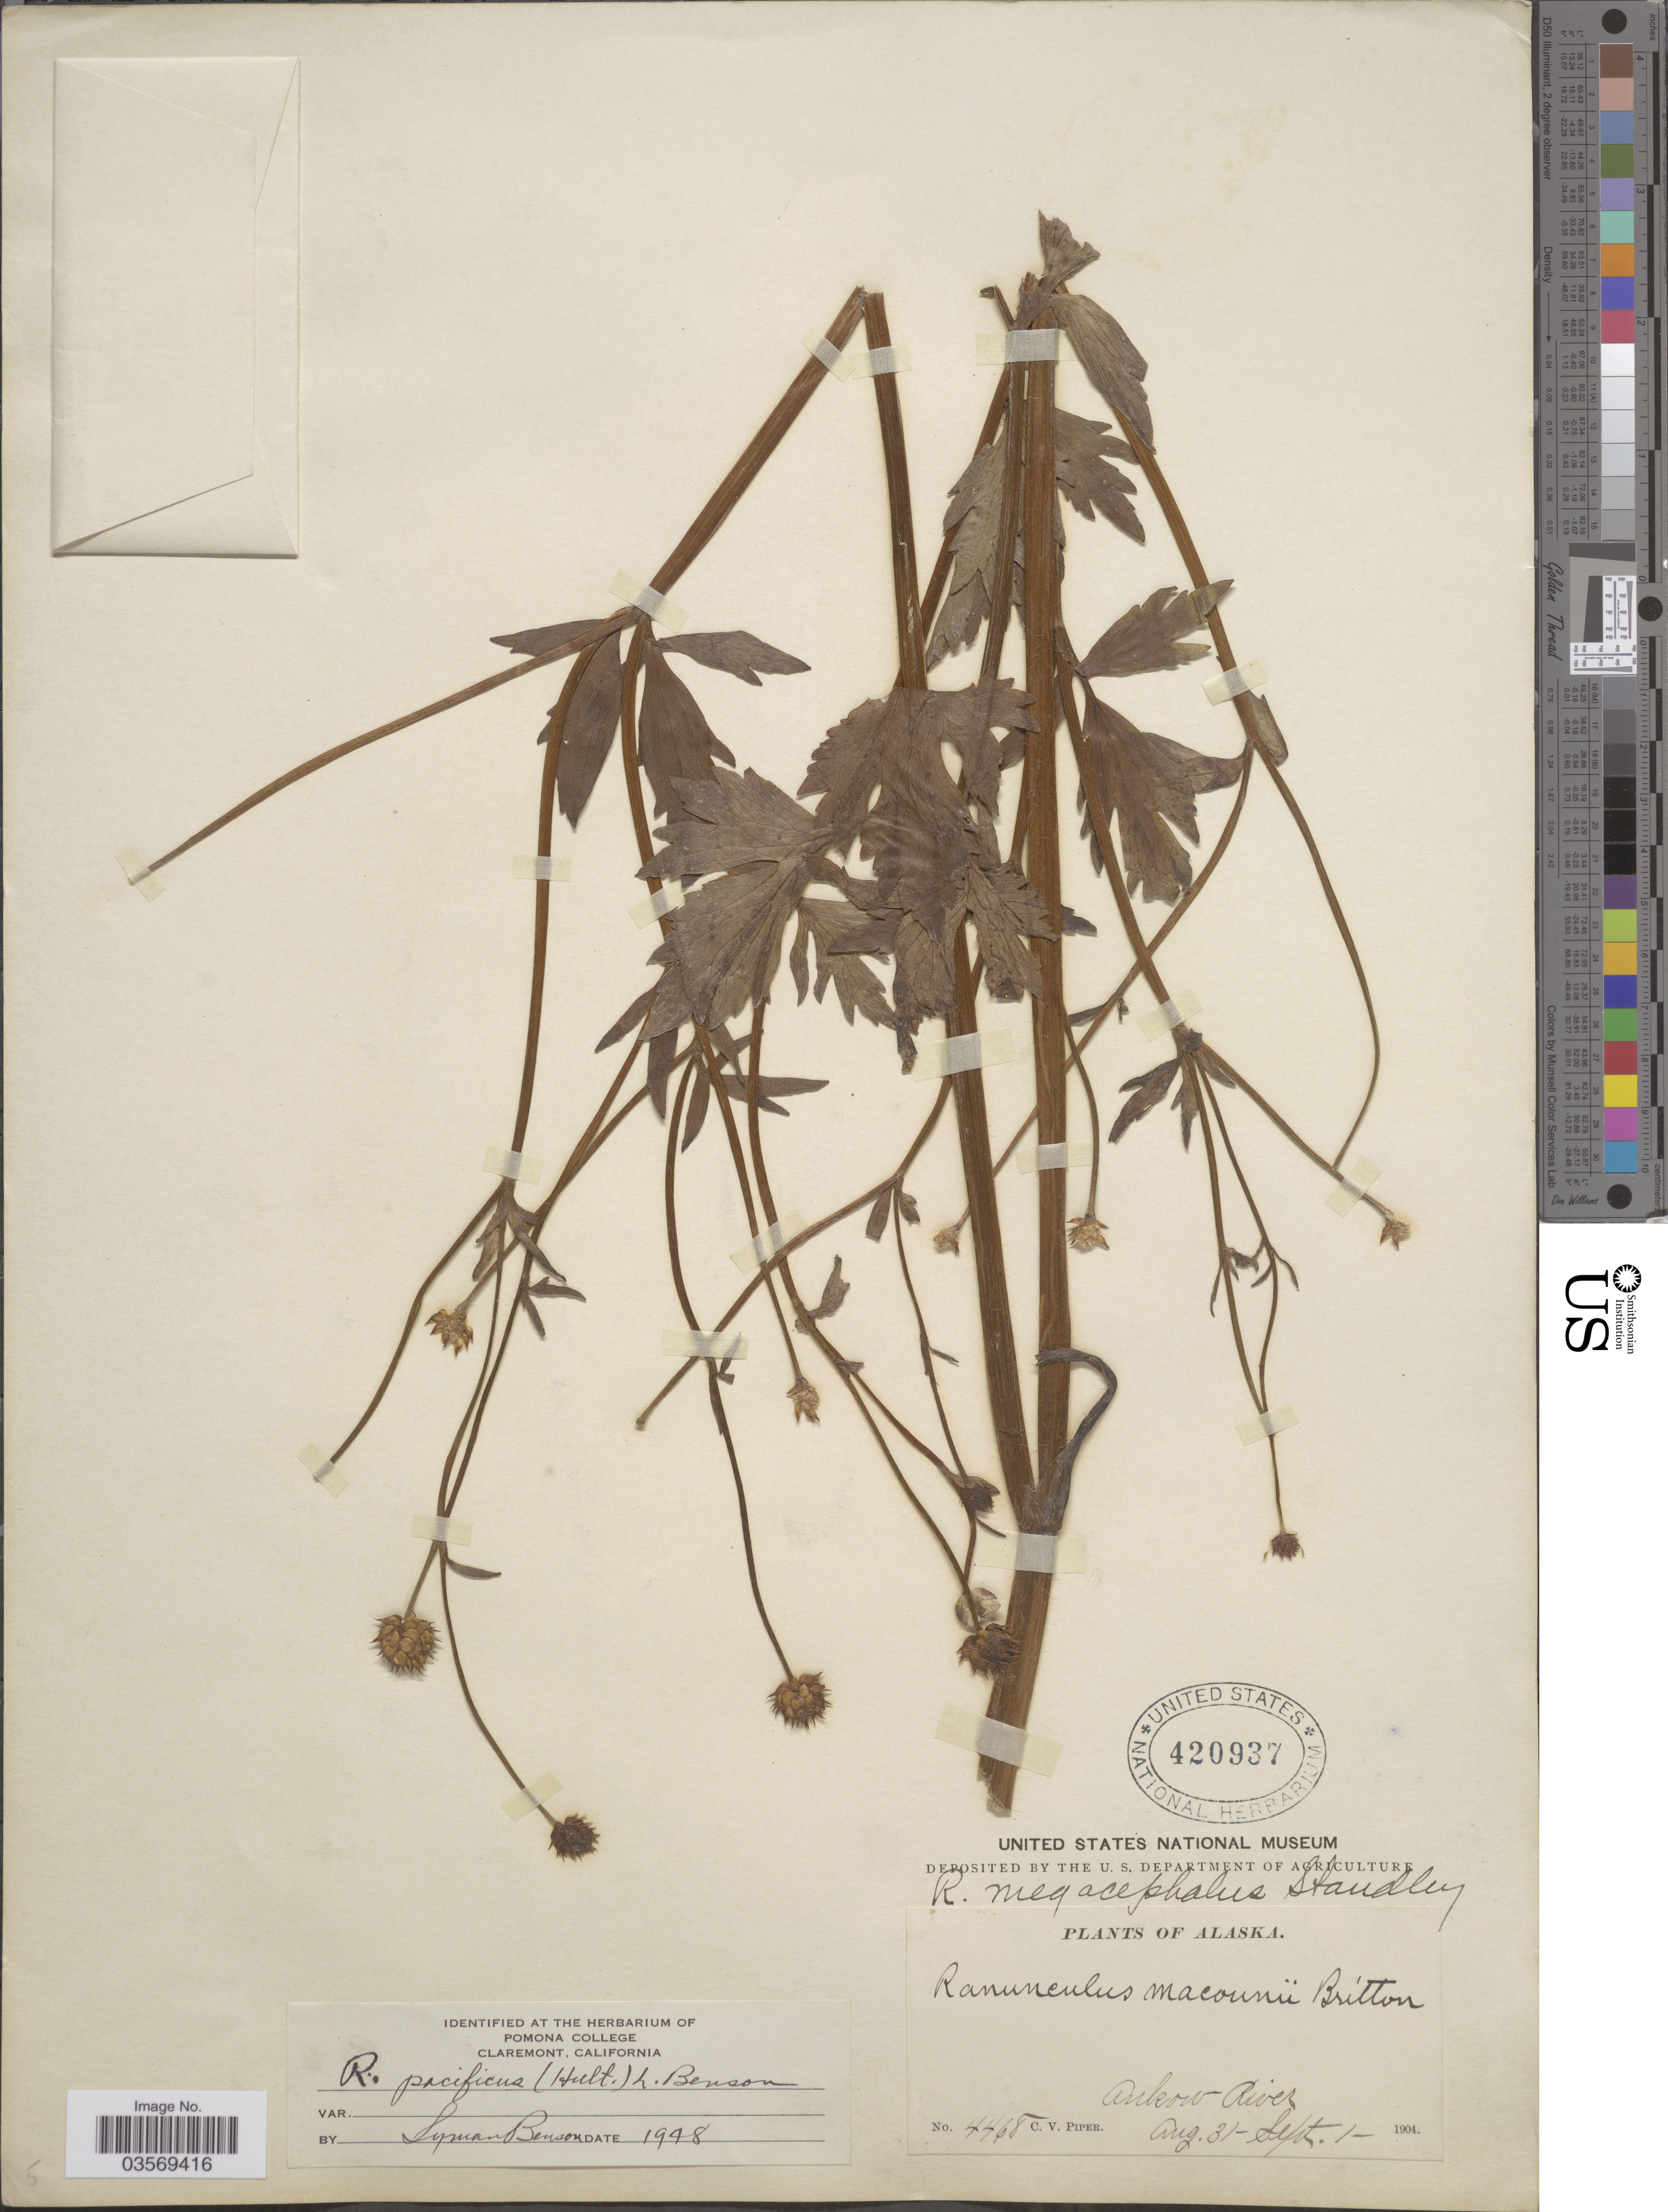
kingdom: Plantae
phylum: Tracheophyta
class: Magnoliopsida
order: Ranunculales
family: Ranunculaceae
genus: Ranunculus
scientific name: Ranunculus pacificus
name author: (Hultén) L.D. Benson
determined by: Benson, L.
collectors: C. V. Piper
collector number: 4468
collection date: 1904-08-31/1904-09-01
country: United States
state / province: Alaska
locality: Ankow River.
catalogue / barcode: US 420937